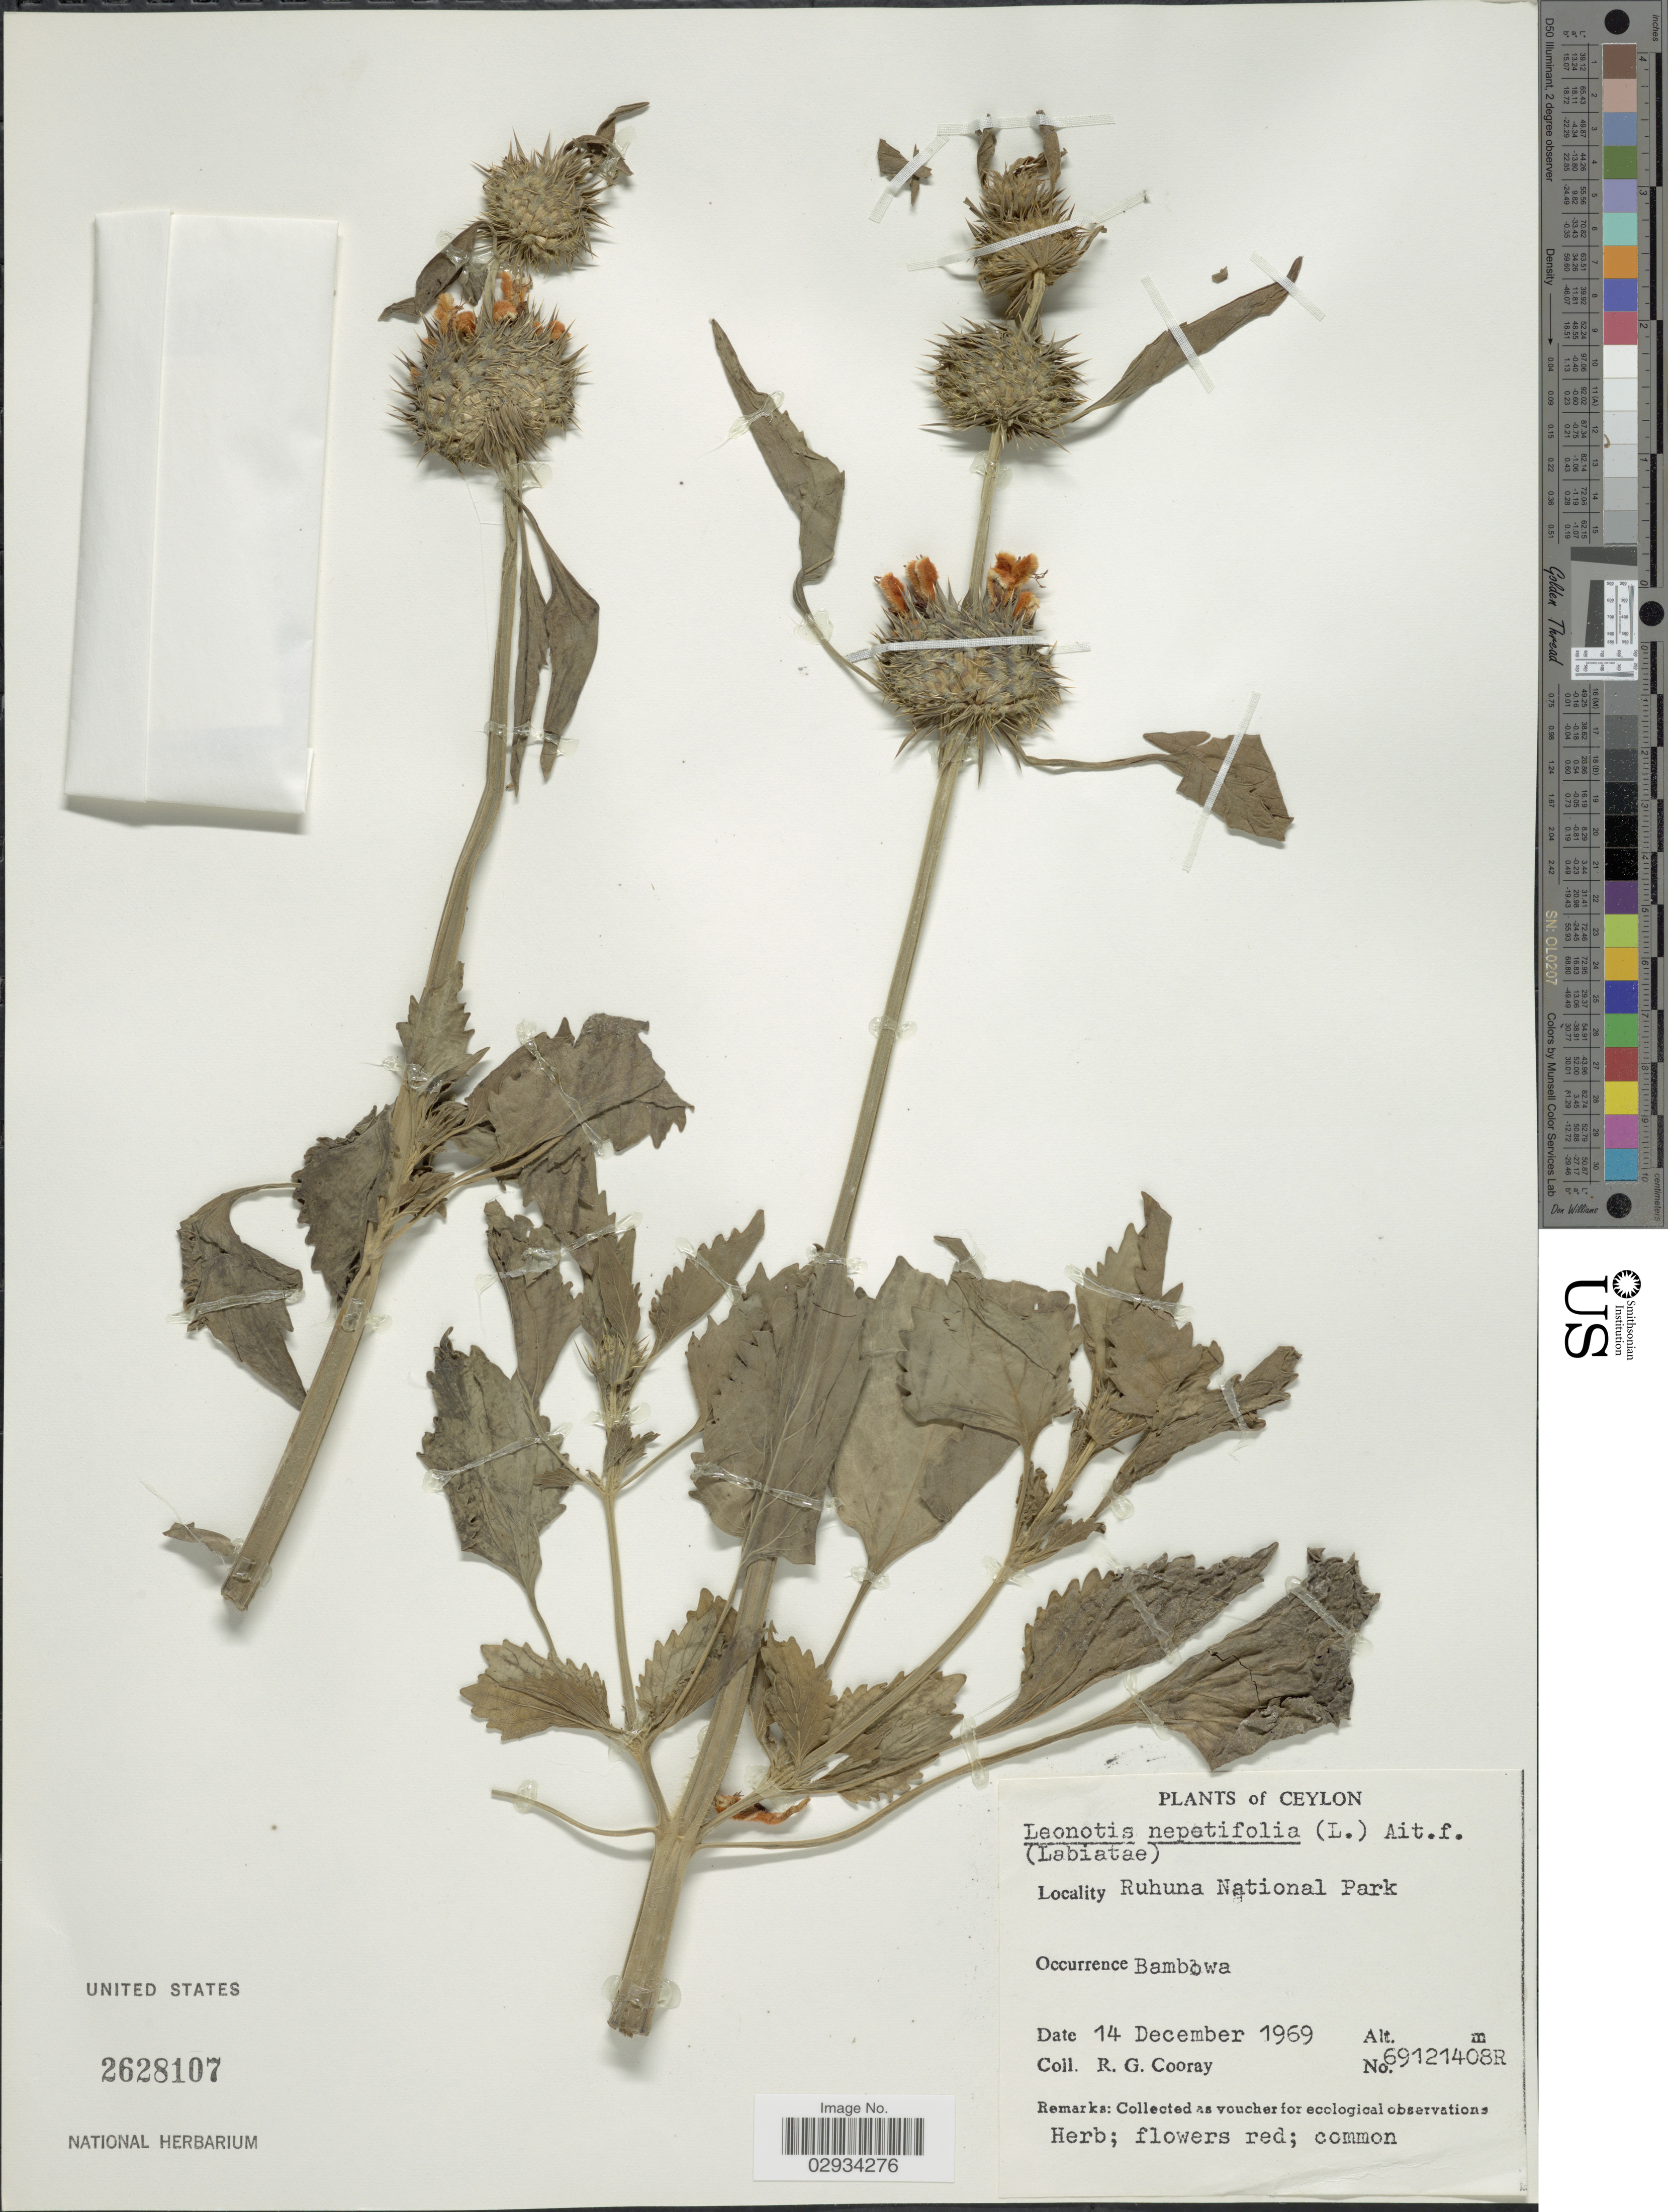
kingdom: Plantae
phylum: Tracheophyta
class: Magnoliopsida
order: Lamiales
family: Lamiaceae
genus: Leonotis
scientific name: Leonotis nepetifolia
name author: (L.) R. Br.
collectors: R. Cooray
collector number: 69121408R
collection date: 1969-12-14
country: Sri Lanka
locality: Ceylon. Ruhuna National Park. Bambowa.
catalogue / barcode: US 2628107